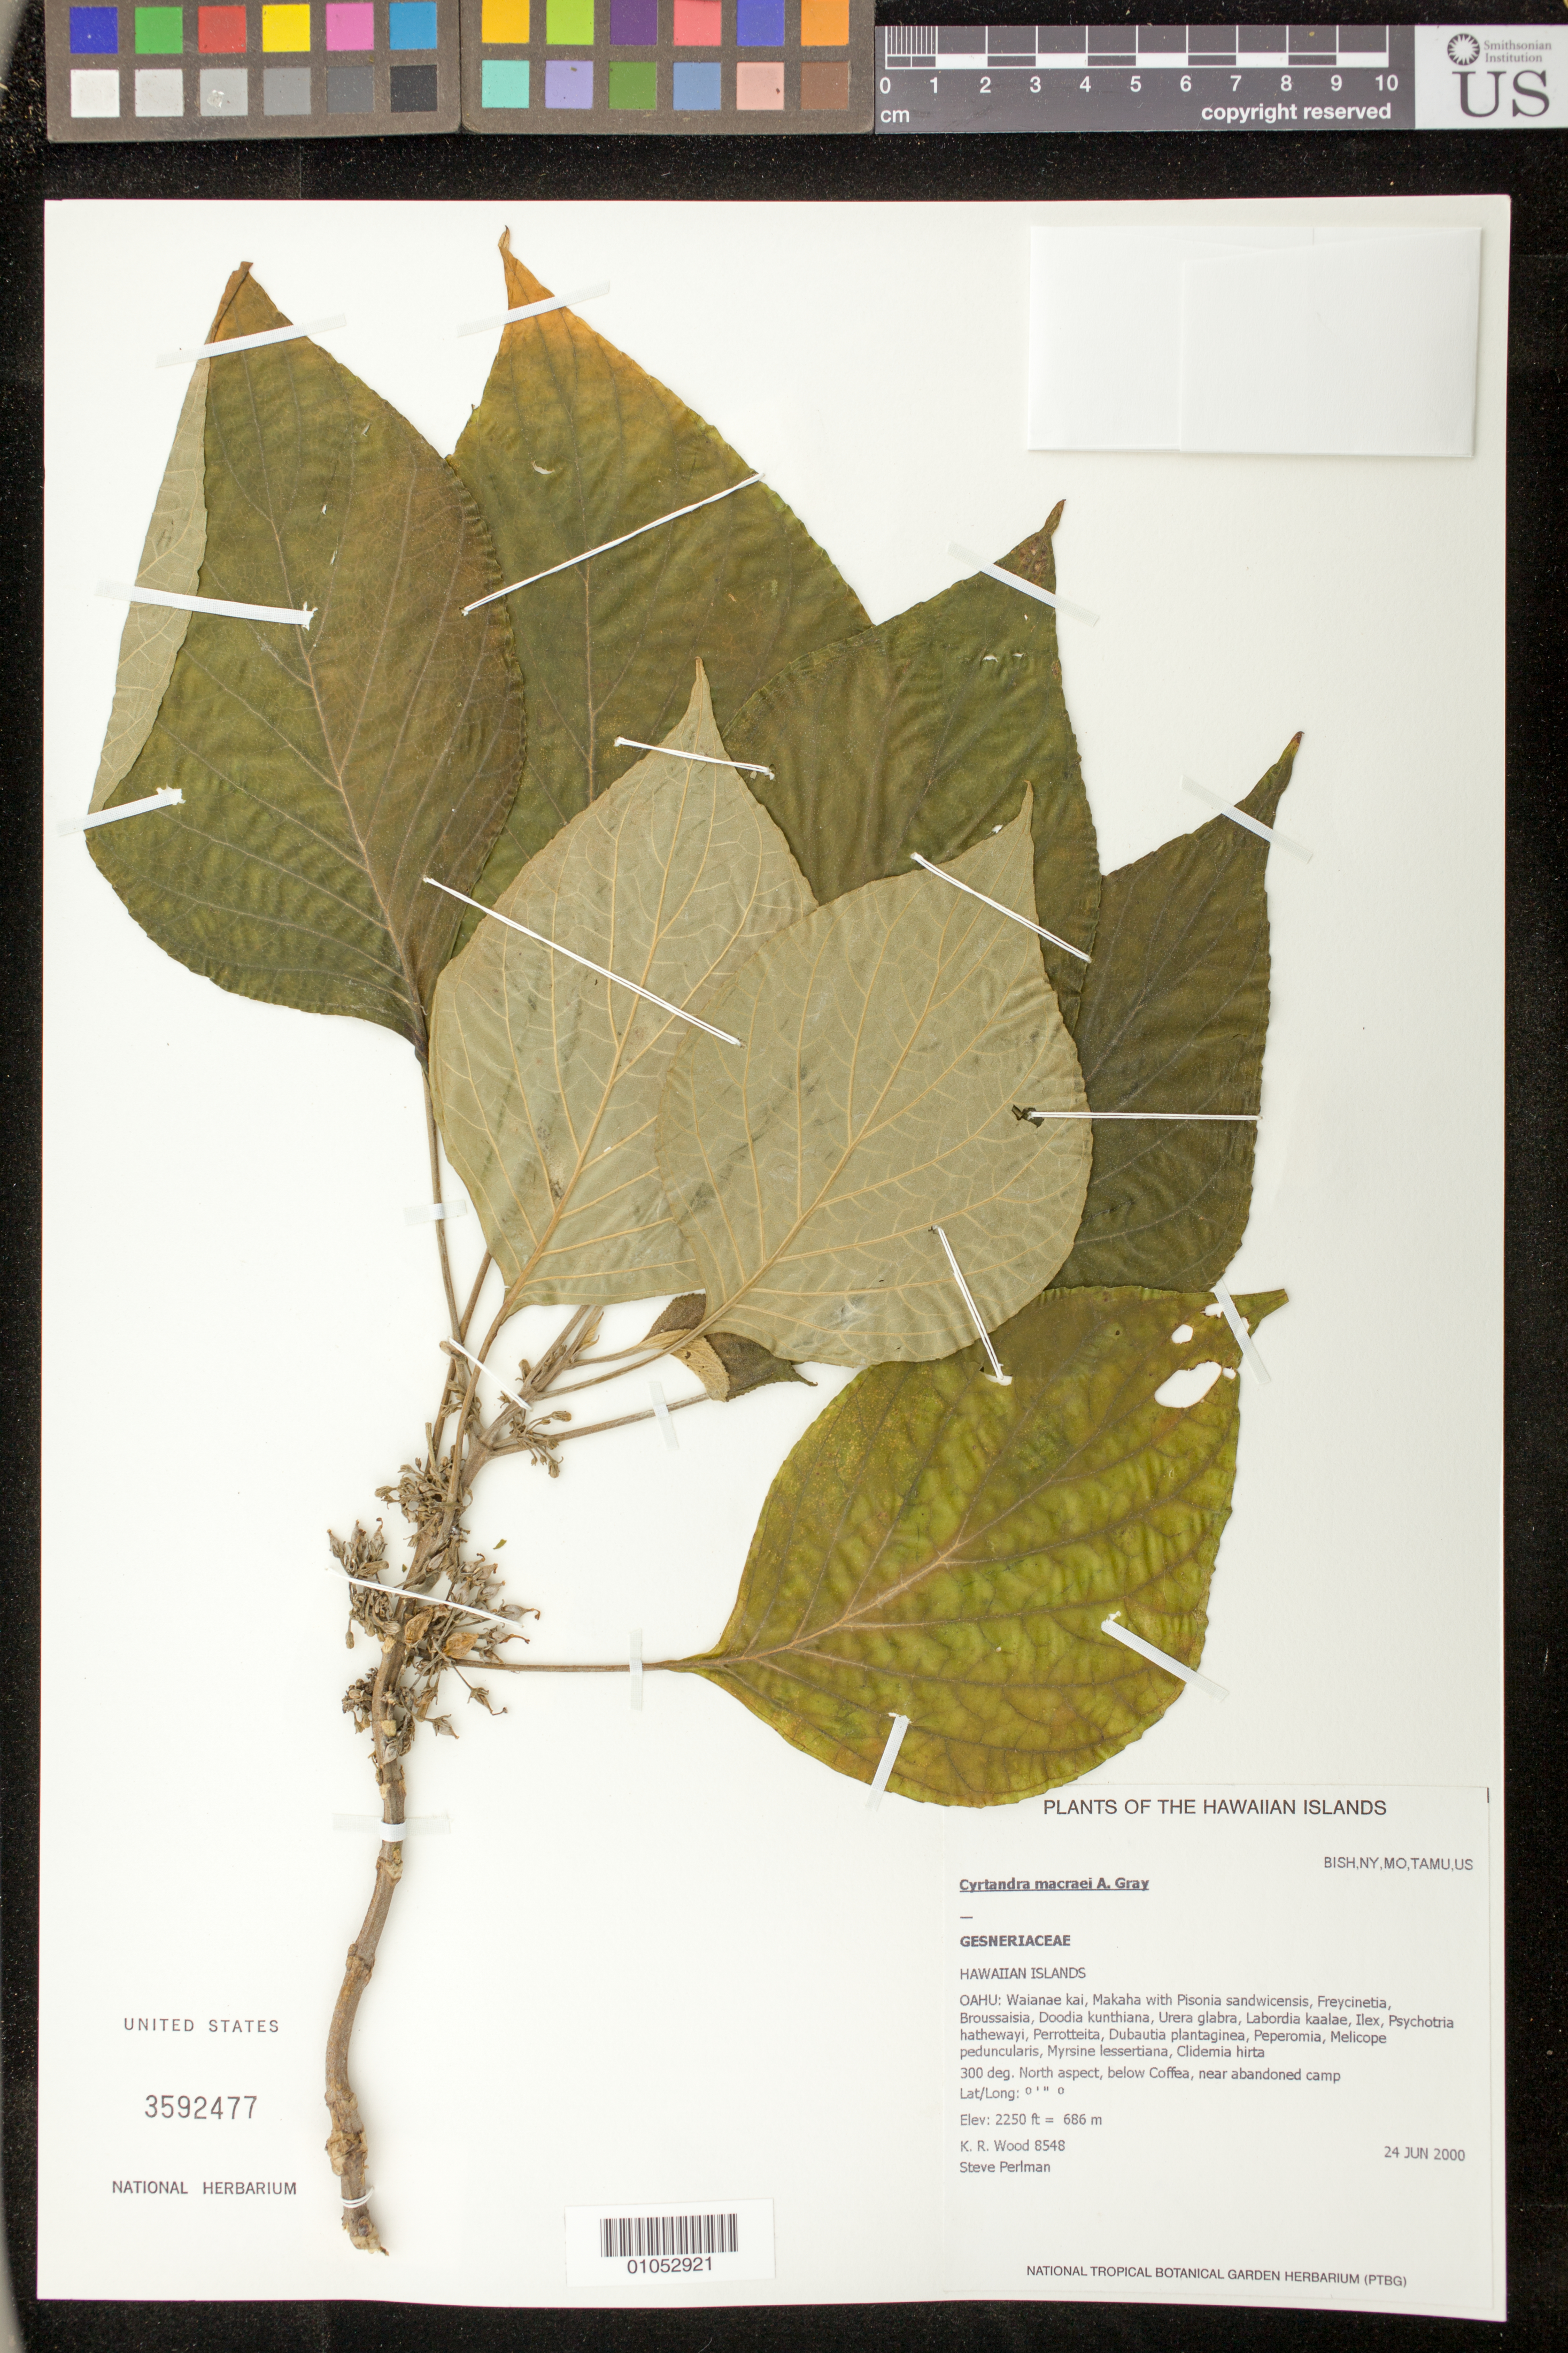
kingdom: Plantae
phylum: Tracheophyta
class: Magnoliopsida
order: Lamiales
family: Gesneriaceae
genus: Cyrtandra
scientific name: Cyrtandra macraei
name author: A. Gray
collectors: K. R. Wood & S. P. Perlman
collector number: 8548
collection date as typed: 24 Jun 2000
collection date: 2000-06-24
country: United States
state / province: Hawaii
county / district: Honolulu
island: Oahu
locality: Waianae Kai.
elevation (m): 686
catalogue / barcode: US 3592477